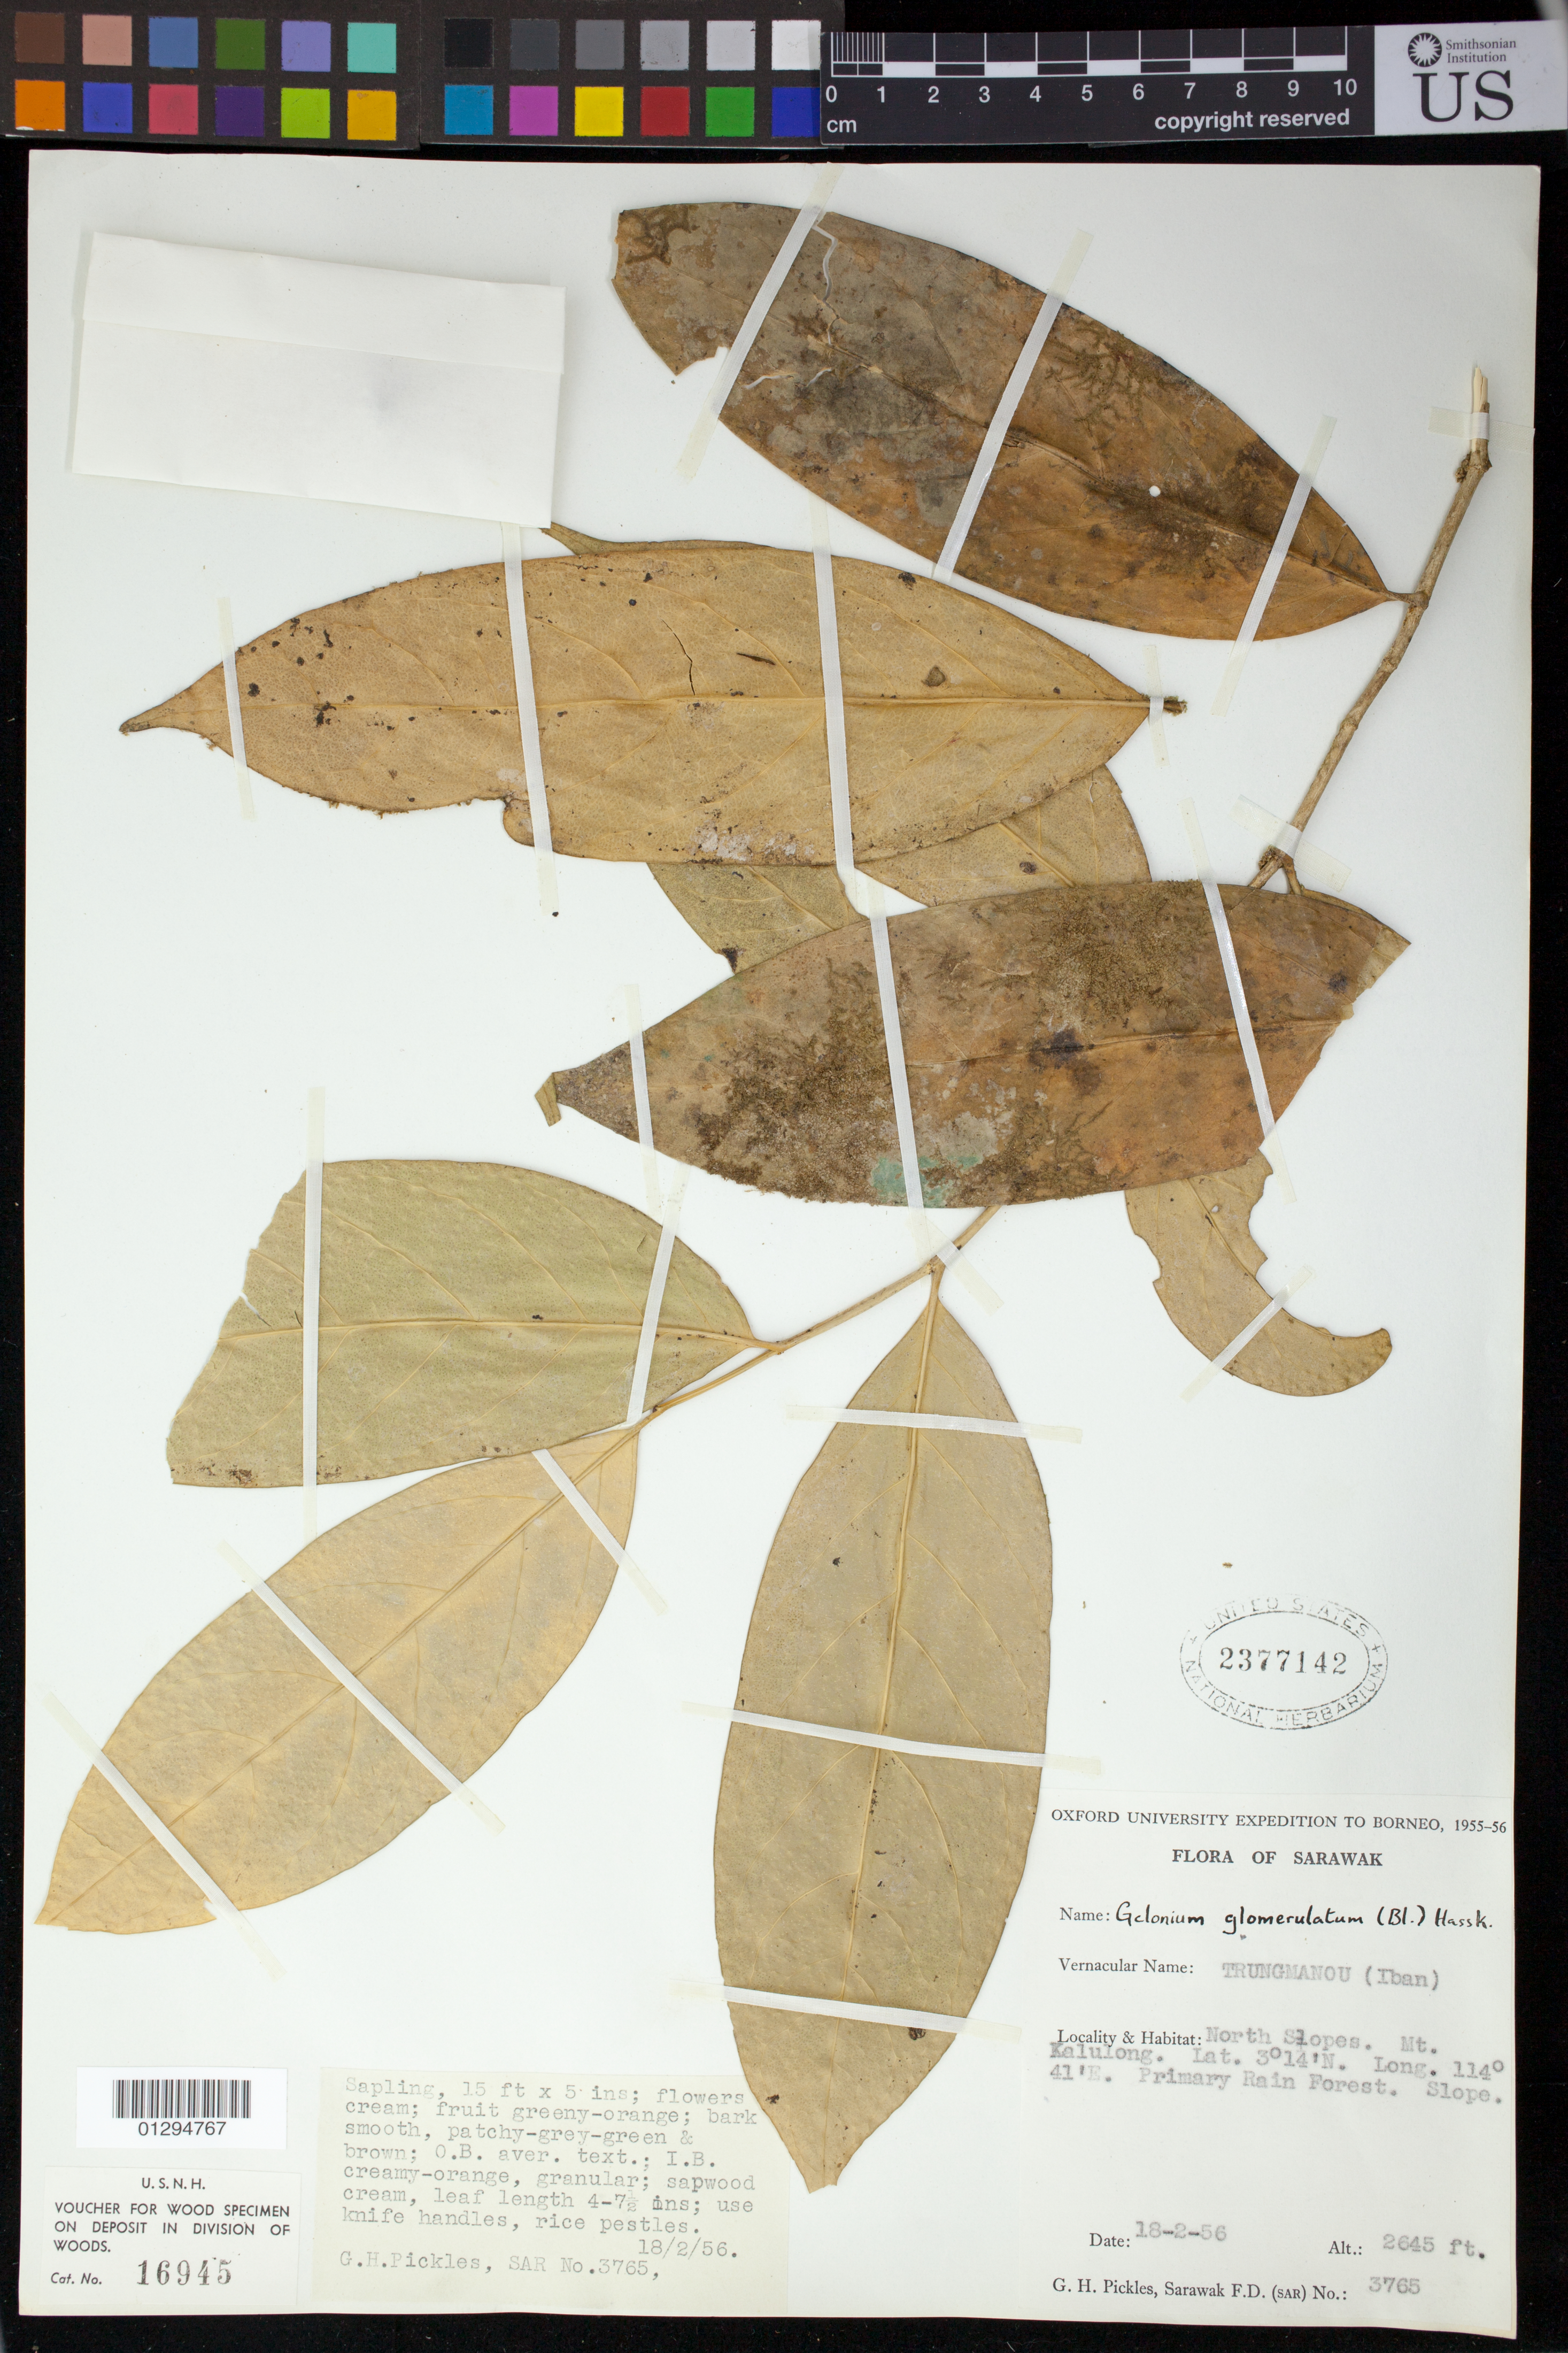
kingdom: Plantae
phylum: Tracheophyta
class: Magnoliopsida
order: Malpighiales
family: Euphorbiaceae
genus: Suregada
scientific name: Suregada glomerulata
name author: (Blume) Baill.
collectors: G. Pickles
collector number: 3765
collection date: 1956-02-18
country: Malaysia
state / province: Sarawak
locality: North Slopes. Mt. Kalulong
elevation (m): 806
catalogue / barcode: US 2377142